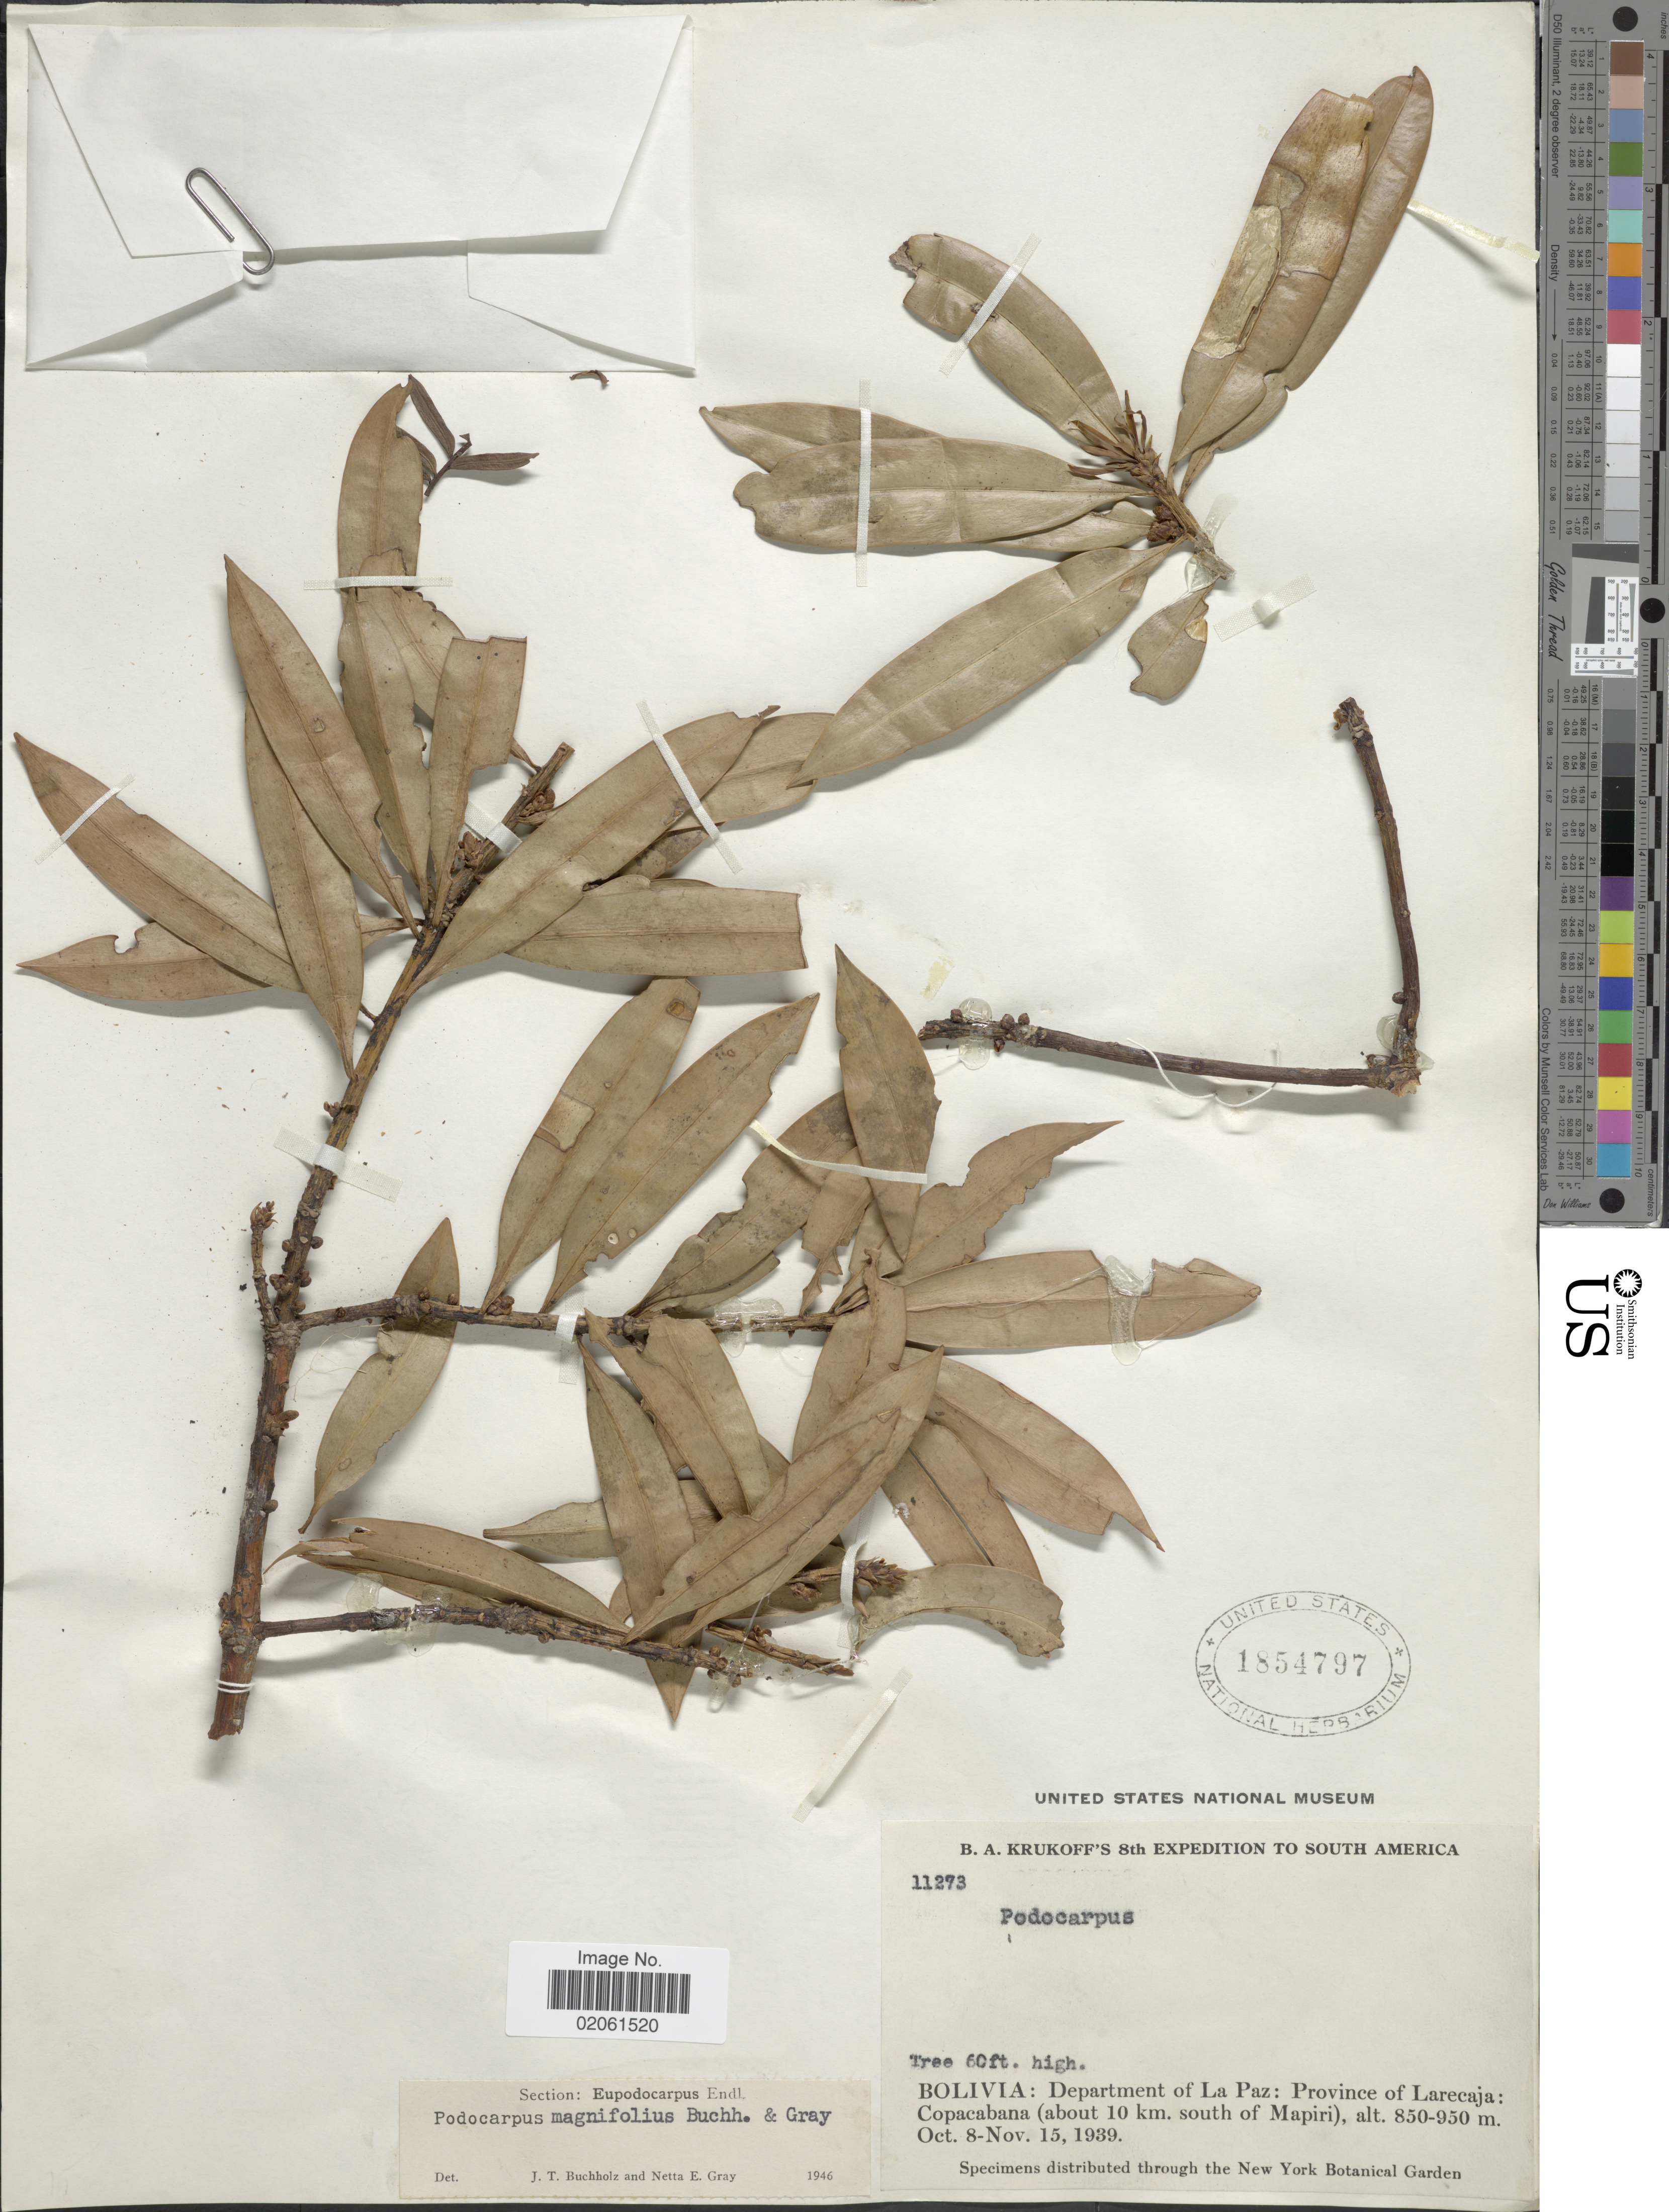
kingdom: Plantae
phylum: Tracheophyta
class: Pinopsida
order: Pinales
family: Podocarpaceae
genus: Podocarpus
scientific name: Podocarpus magnifolius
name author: J. Buchholz & N.E. Gray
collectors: B. A. Krukoff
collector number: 11273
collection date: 1939-10-08/1939-11-15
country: Bolivia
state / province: La Paz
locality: Bolivia: Department of La Paz: Province of Larecaja: Copacabana (about 10 km. south of Mapiri).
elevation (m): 850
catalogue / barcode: US 1854797